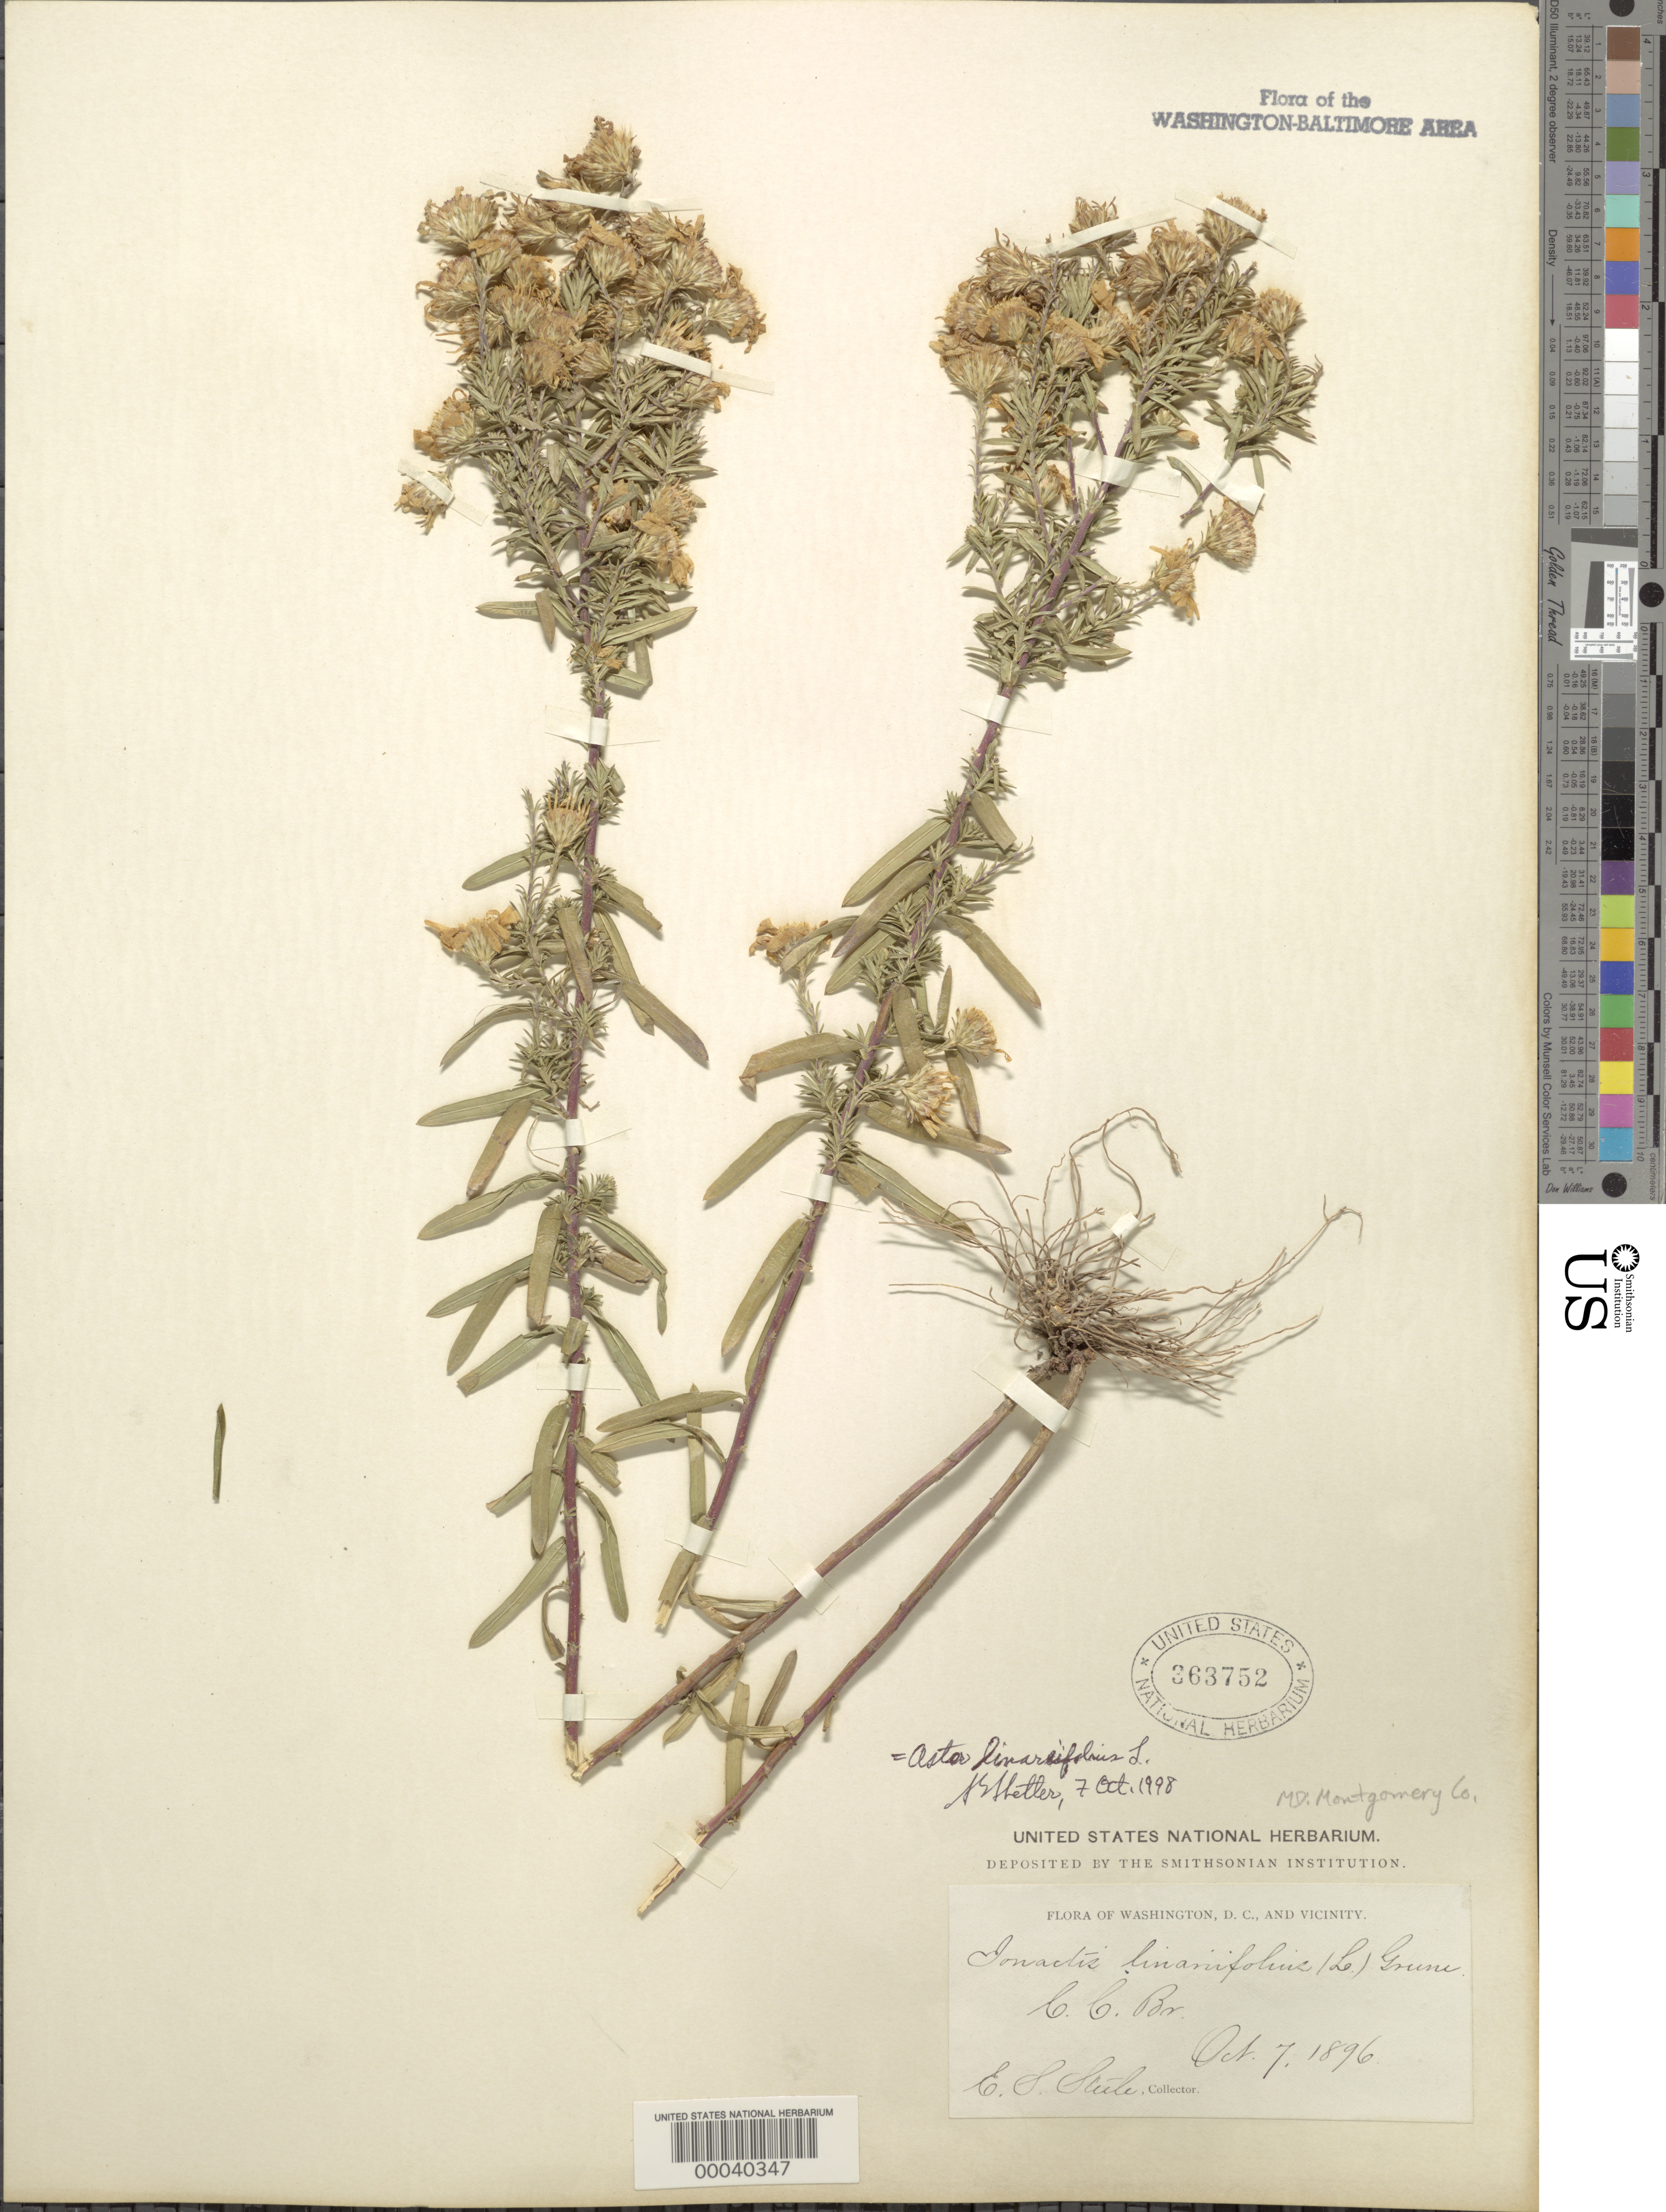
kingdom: Plantae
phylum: Tracheophyta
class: Magnoliopsida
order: Asterales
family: Asteraceae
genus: Ionactis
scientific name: Ionactis linariifolia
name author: (L.) Greene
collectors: E. Steele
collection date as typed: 07 Oct 1896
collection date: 1896-10-07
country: United States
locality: C. C. Bridge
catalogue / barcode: US 363752